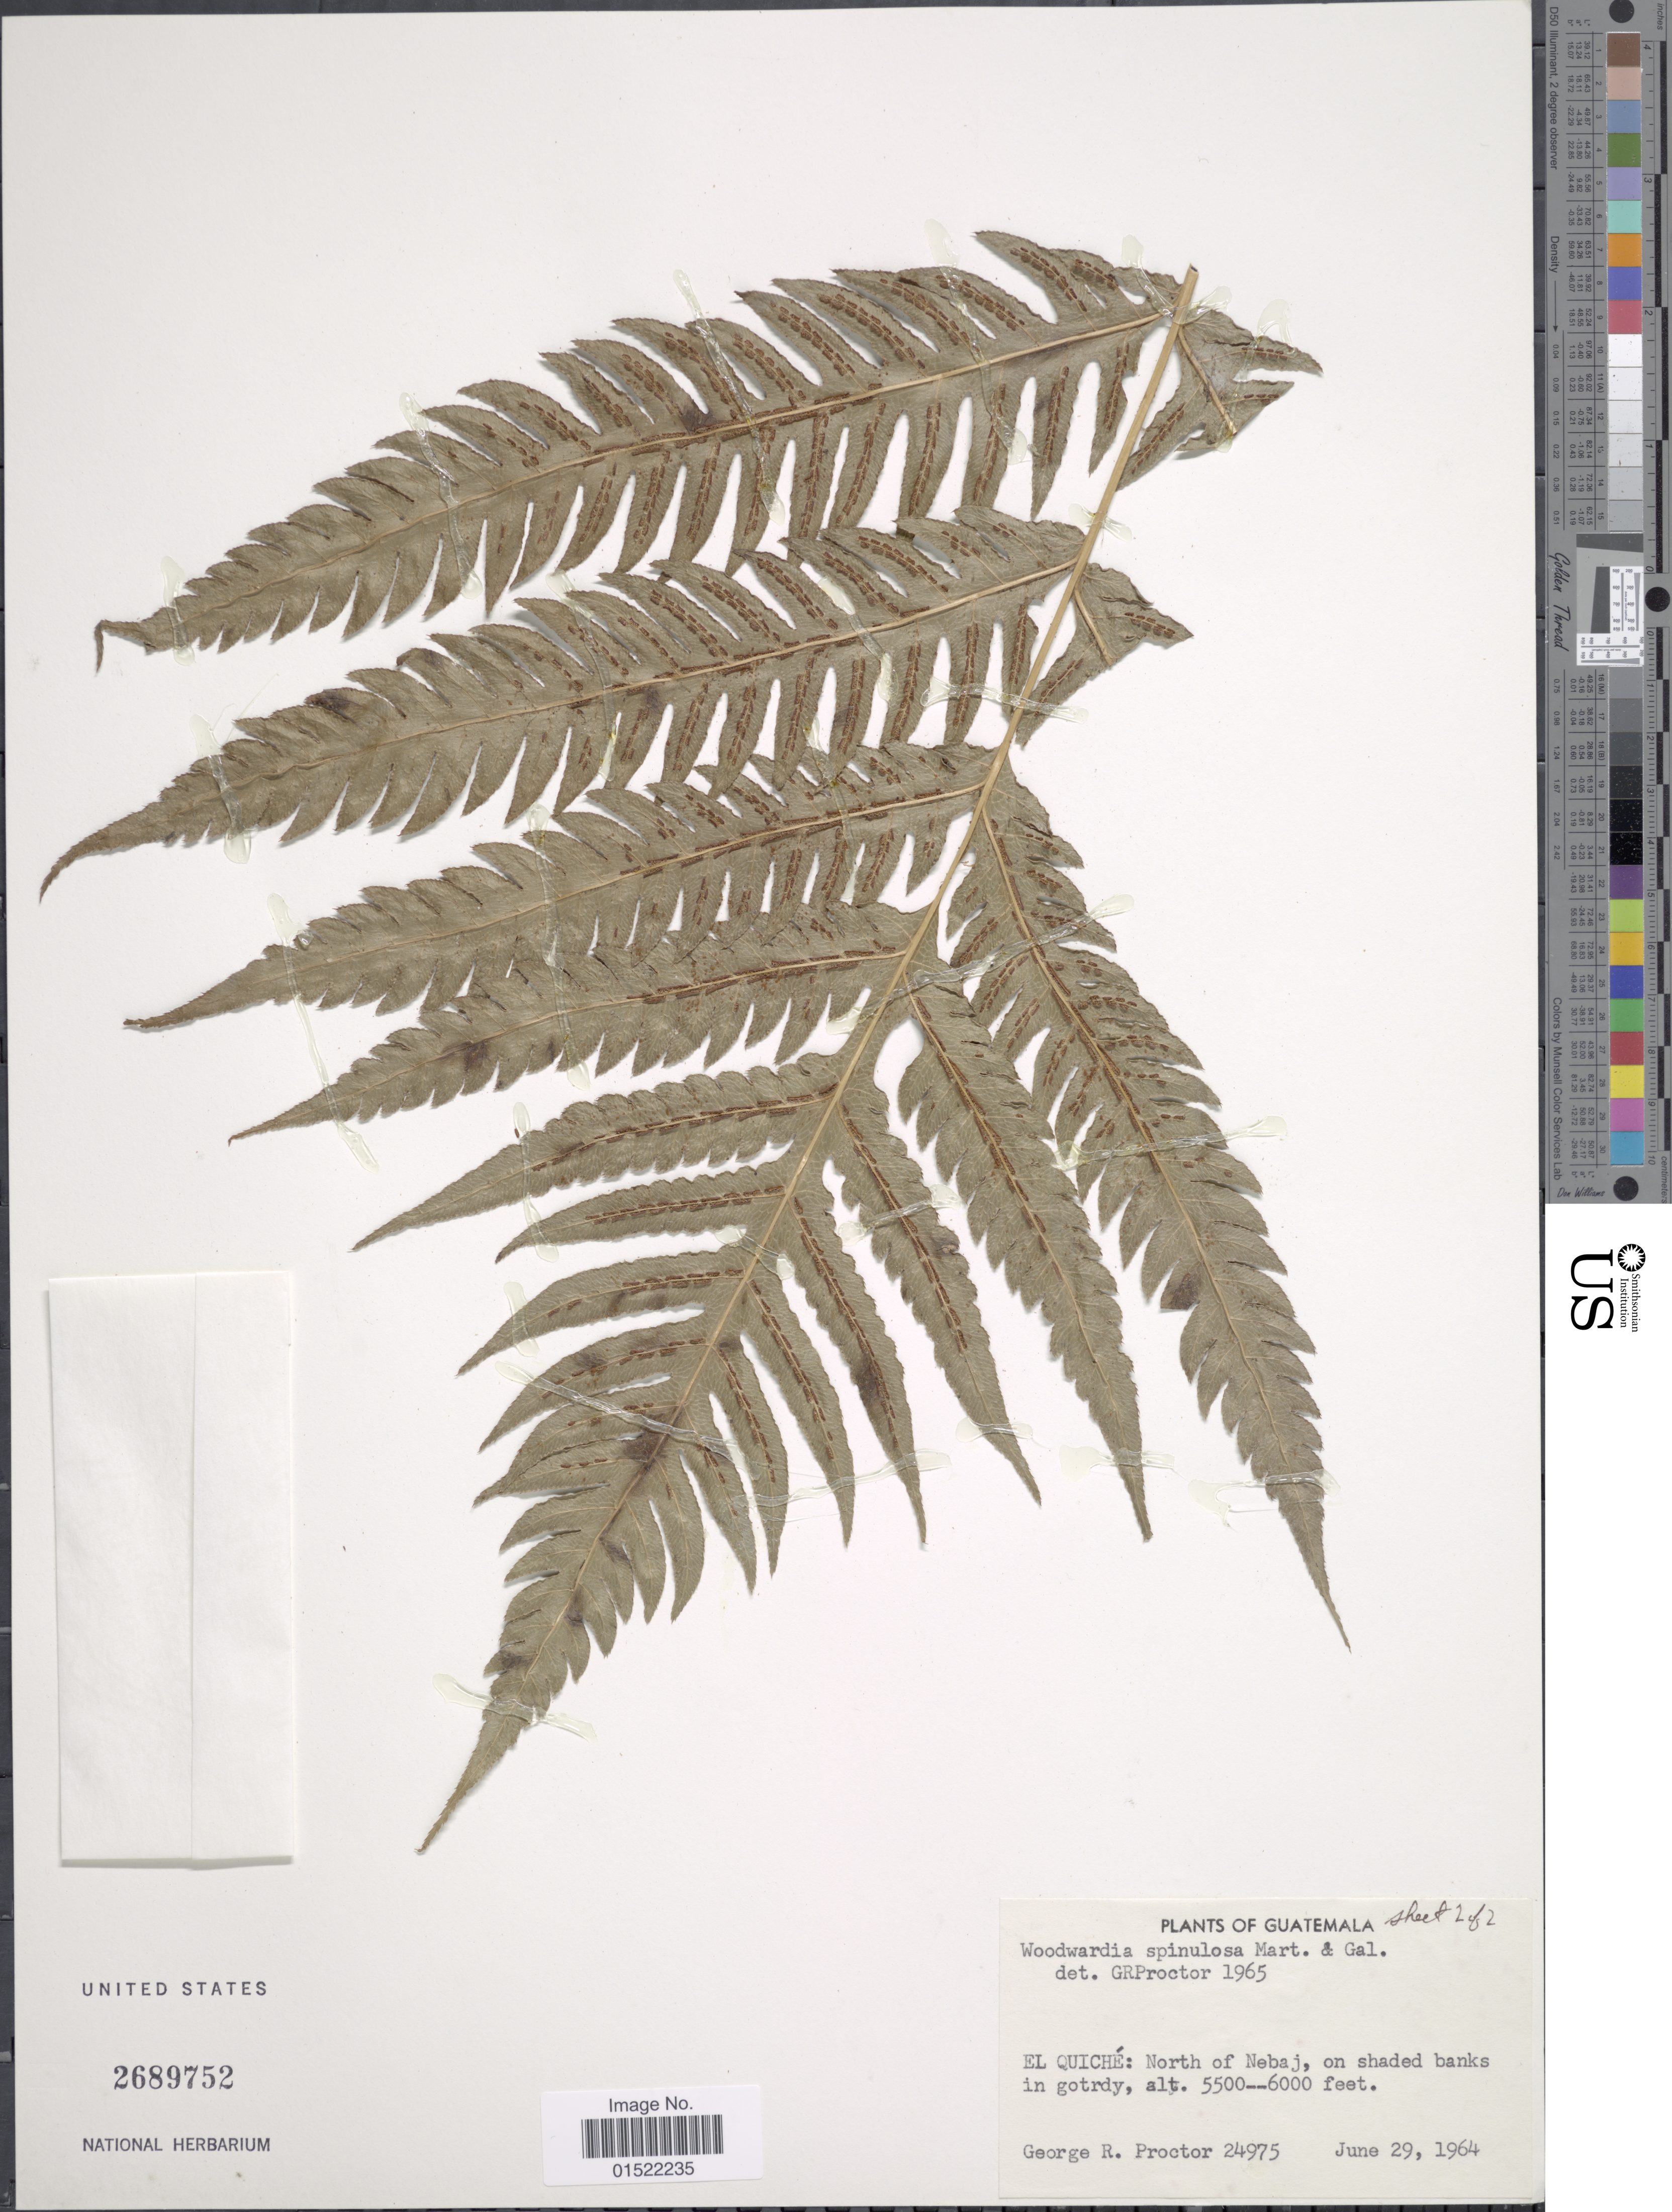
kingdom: Plantae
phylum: Tracheophyta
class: Polypodiopsida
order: Polypodiales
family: Blechnaceae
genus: Woodwardia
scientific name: Woodwardia spinulosa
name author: M. Martens & Galeotti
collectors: G. R. Proctor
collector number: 24975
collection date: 1964-06-29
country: Guatemala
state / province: El Quiché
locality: El Quiche: north of Nebaj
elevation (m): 1676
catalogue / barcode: US 2689752